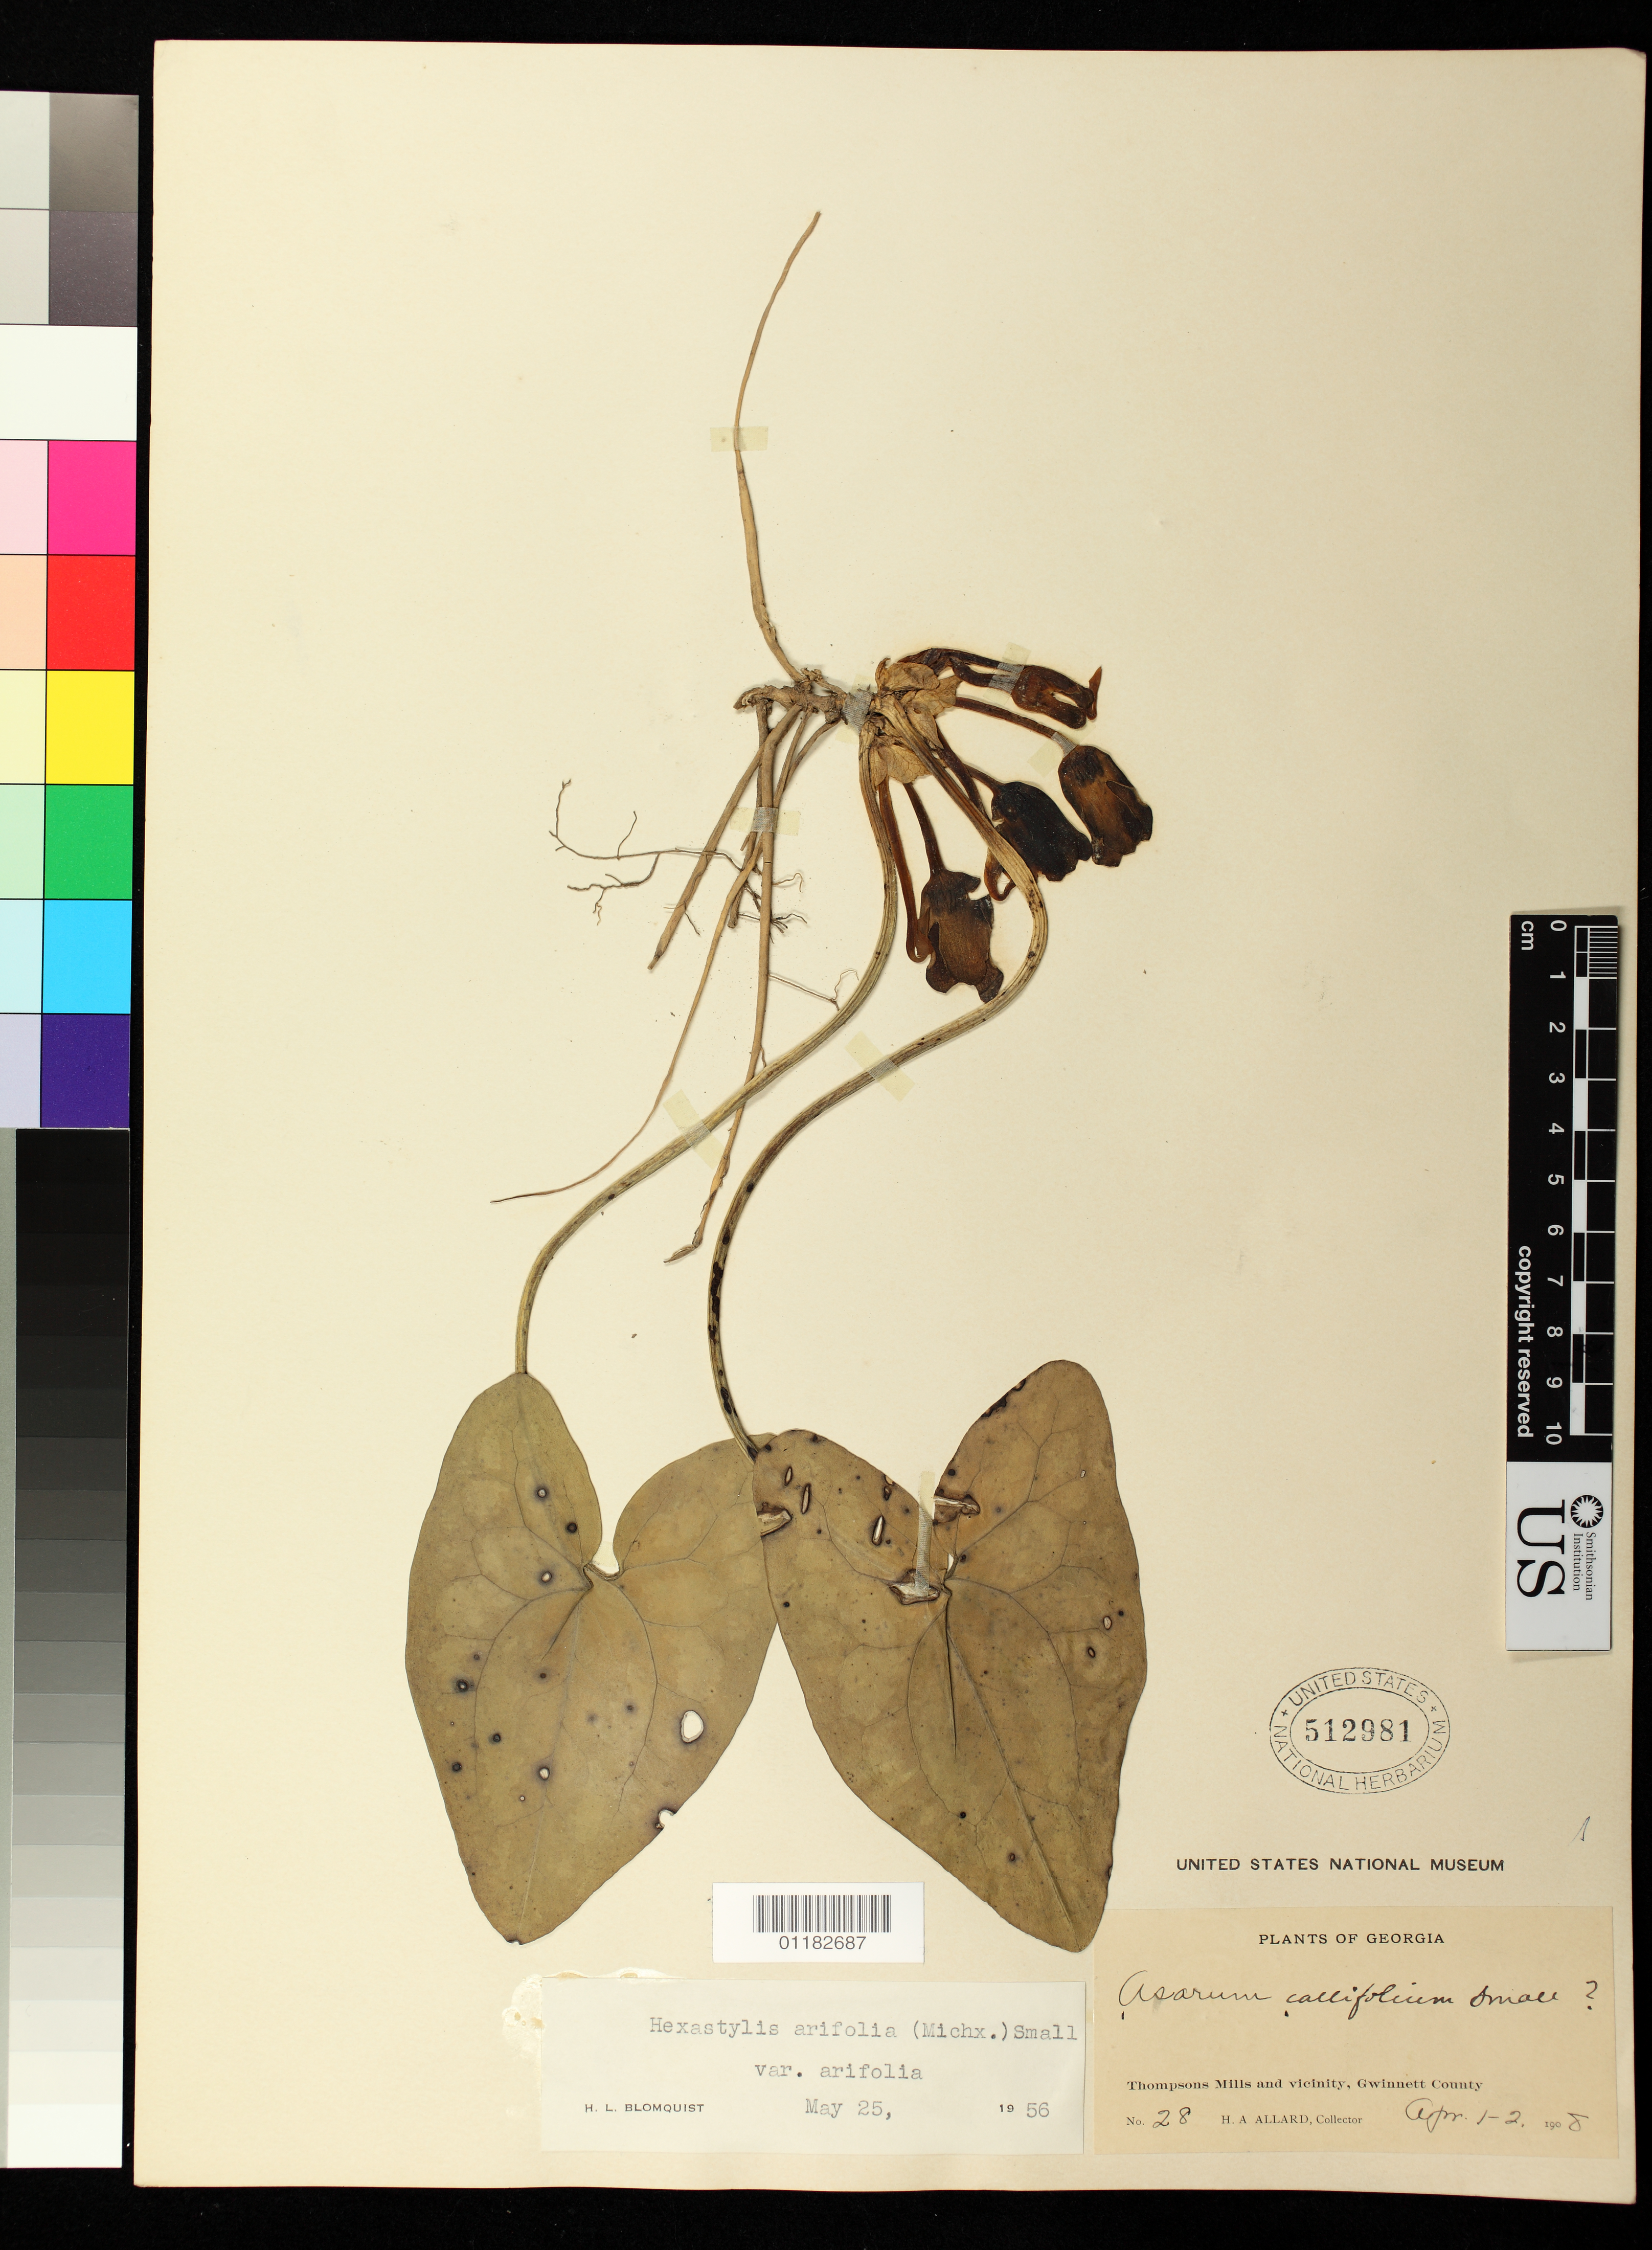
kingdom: Plantae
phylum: Tracheophyta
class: Magnoliopsida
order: Piperales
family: Aristolochiaceae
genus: Hexastylis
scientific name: Hexastylis arifolia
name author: (Michx.) Small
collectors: H. A. Allard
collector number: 28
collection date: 1908-04-01/1908-04-02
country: United States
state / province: Georgia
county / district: Gwinnett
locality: Thompsons Mills and vicinity, Gwinnett County.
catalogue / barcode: US 512981